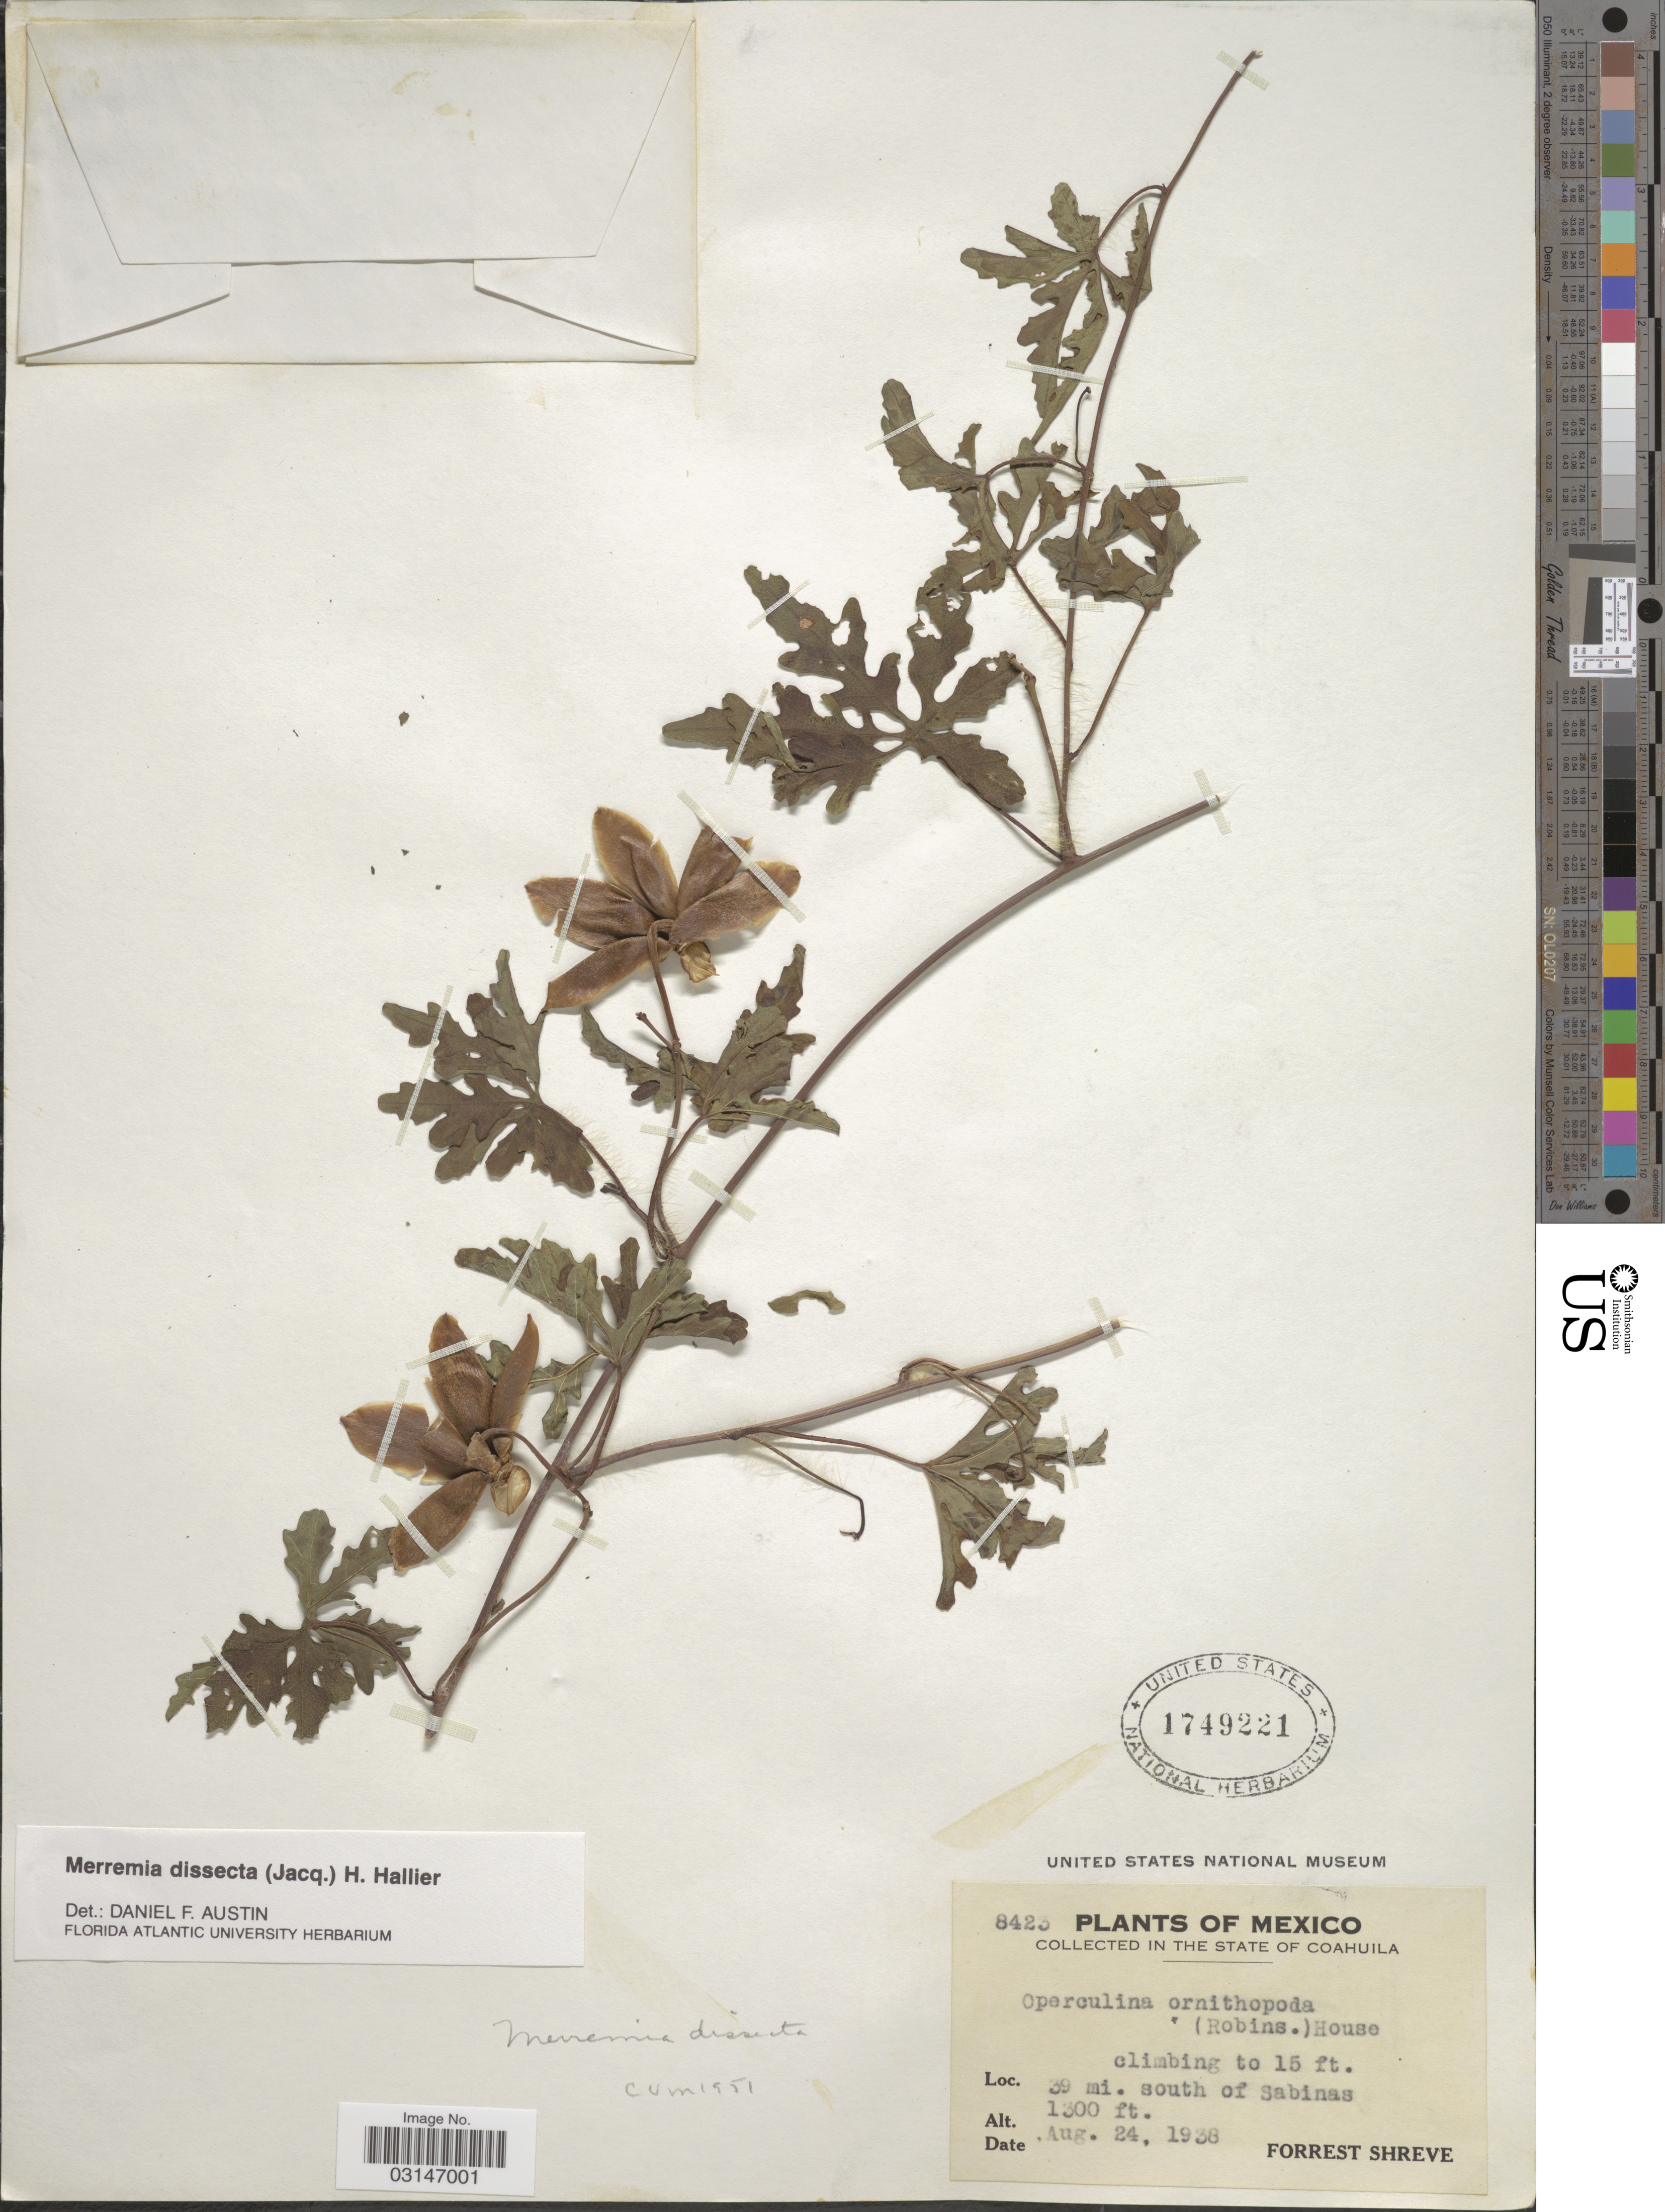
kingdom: Plantae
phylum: Tracheophyta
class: Magnoliopsida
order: Solanales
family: Convolvulaceae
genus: Distimake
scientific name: Distimake dissectus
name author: (Jacq.) A. R. Simões & Staples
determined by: Strong, Mark T., (BOT), Smithsonian Institution - National Museum of Natural History (UNITED STATES)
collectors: F. Shreve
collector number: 8423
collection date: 1938-08-24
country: Mexico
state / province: Coahuila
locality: In The State of Coahuila, 39 mi. south of Sabinas.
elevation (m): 396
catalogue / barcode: US 1749221